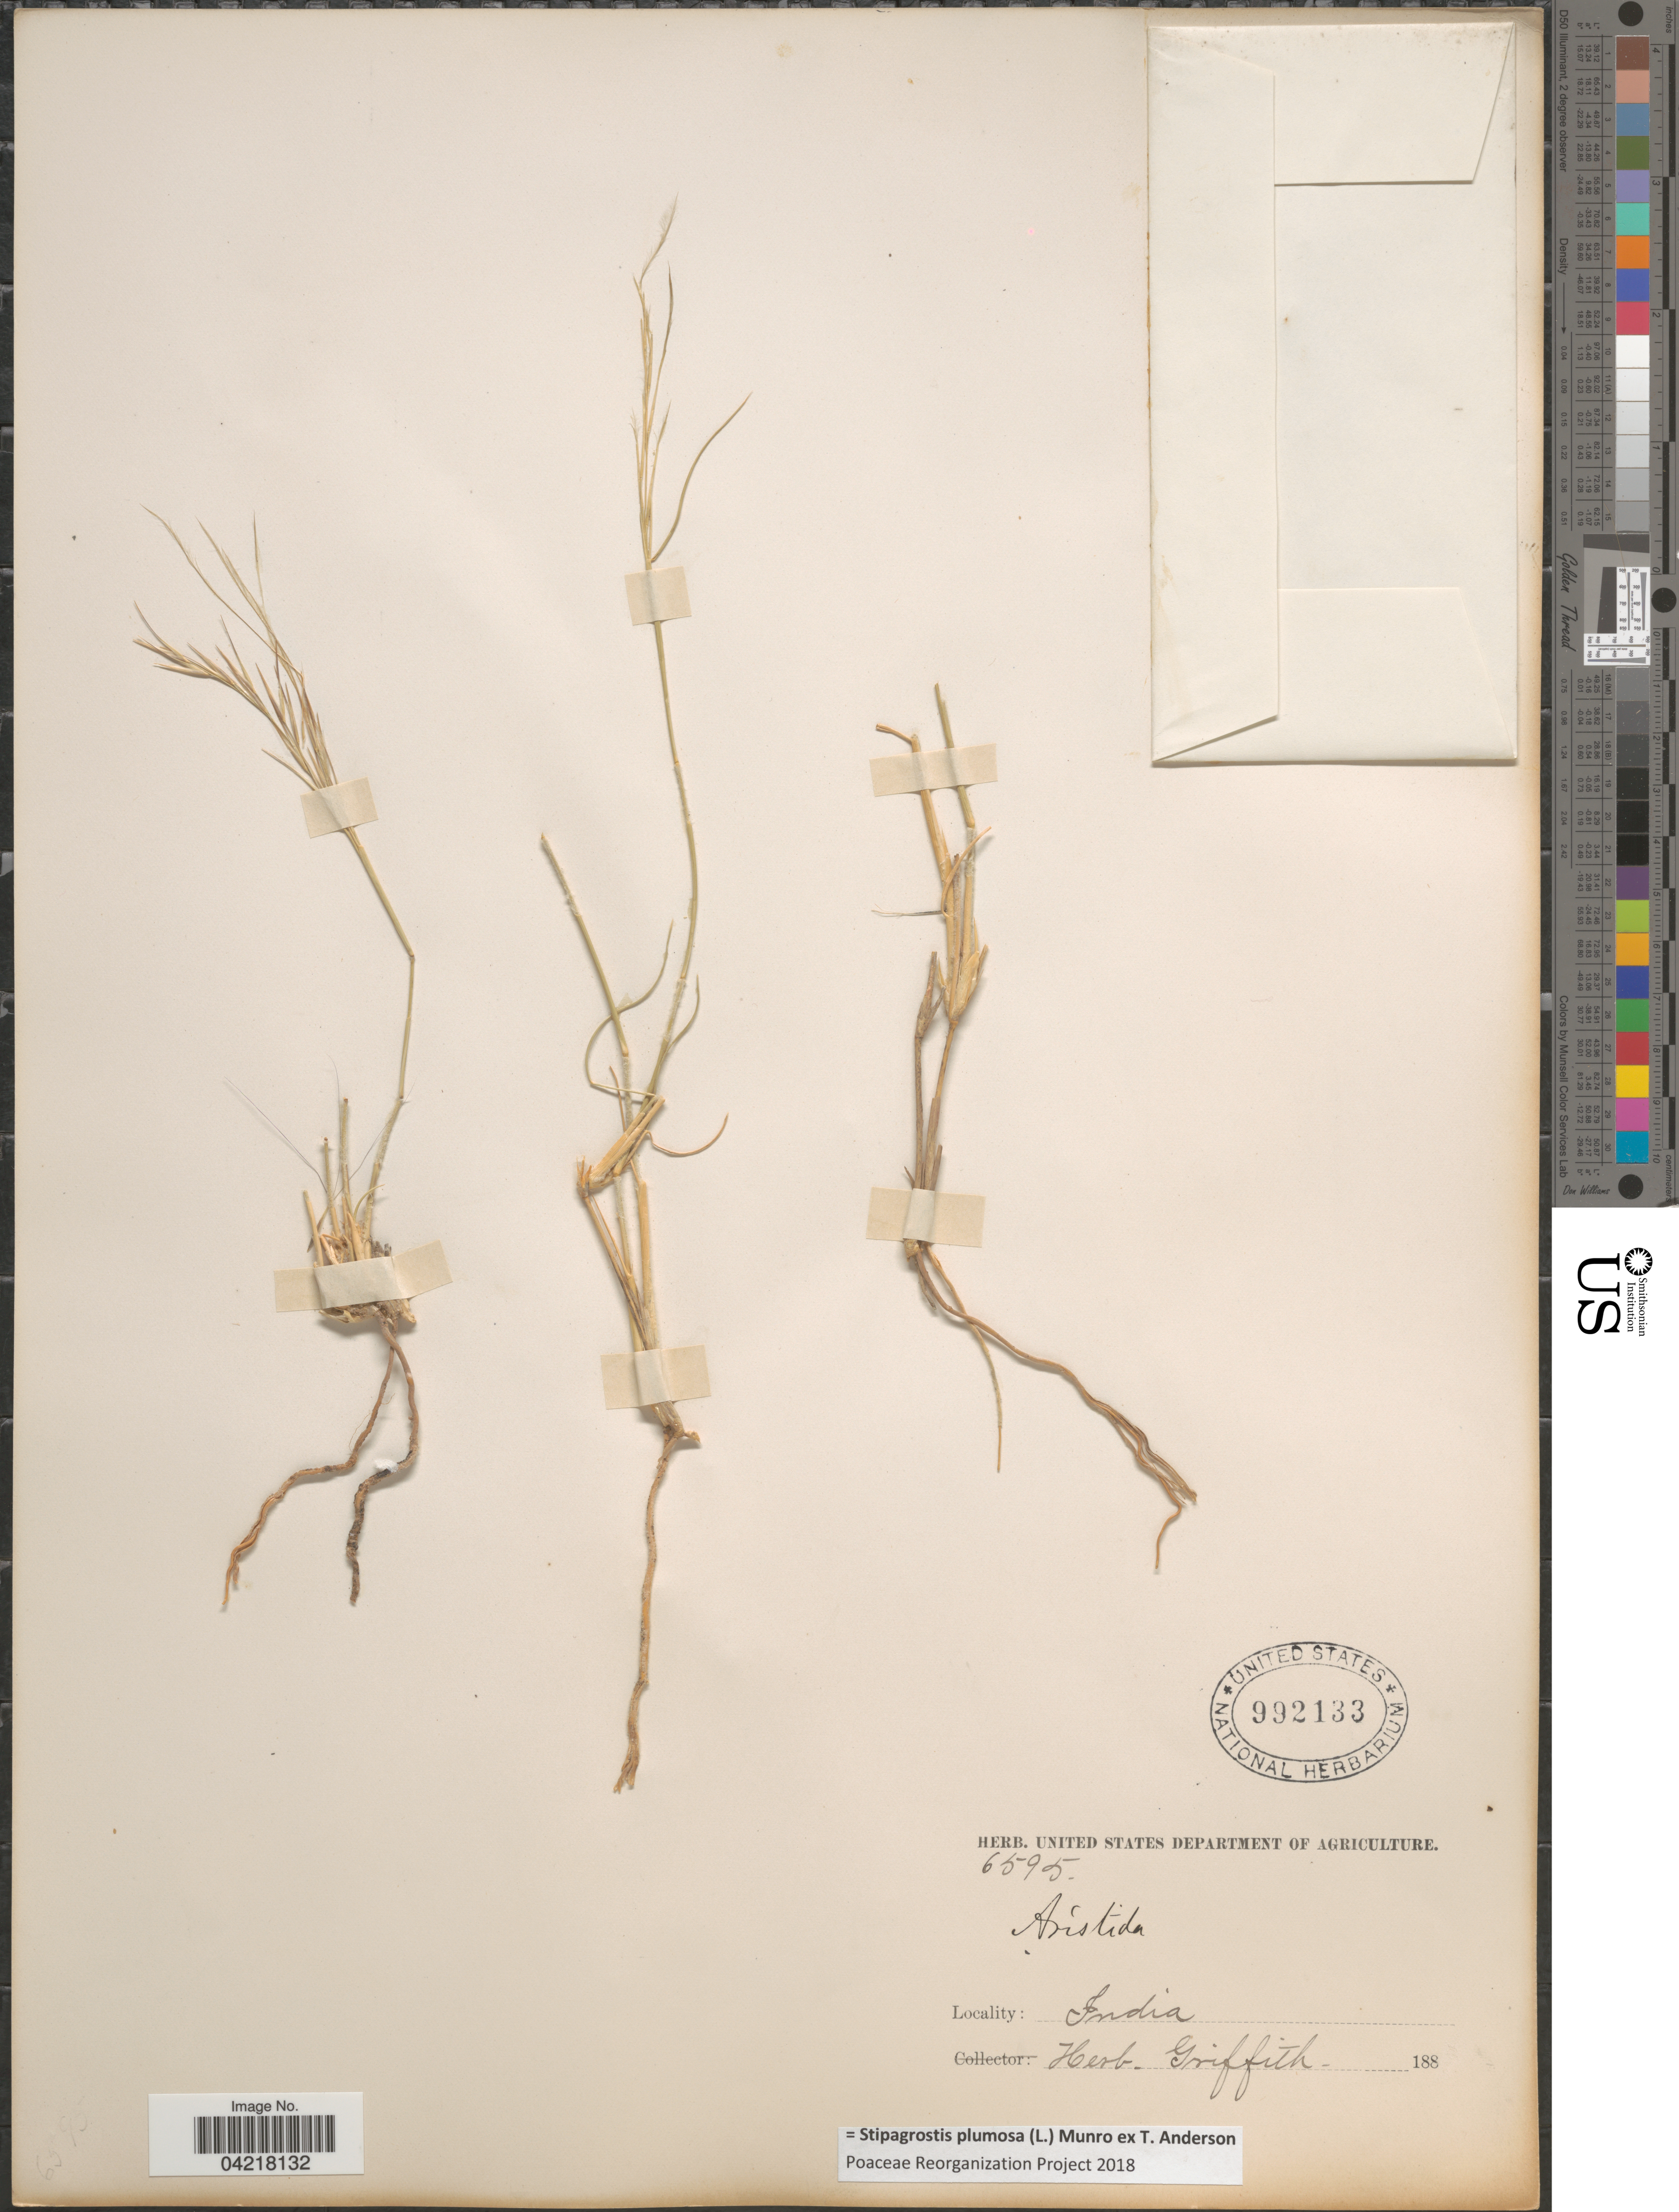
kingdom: Plantae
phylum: Tracheophyta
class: Liliopsida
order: Poales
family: Poaceae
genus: Stipagrostis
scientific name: Stipagrostis plumosa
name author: (L.) Munro ex T. Anderson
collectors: ex herb. Griffith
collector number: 6595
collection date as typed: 188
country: India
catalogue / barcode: US 992133